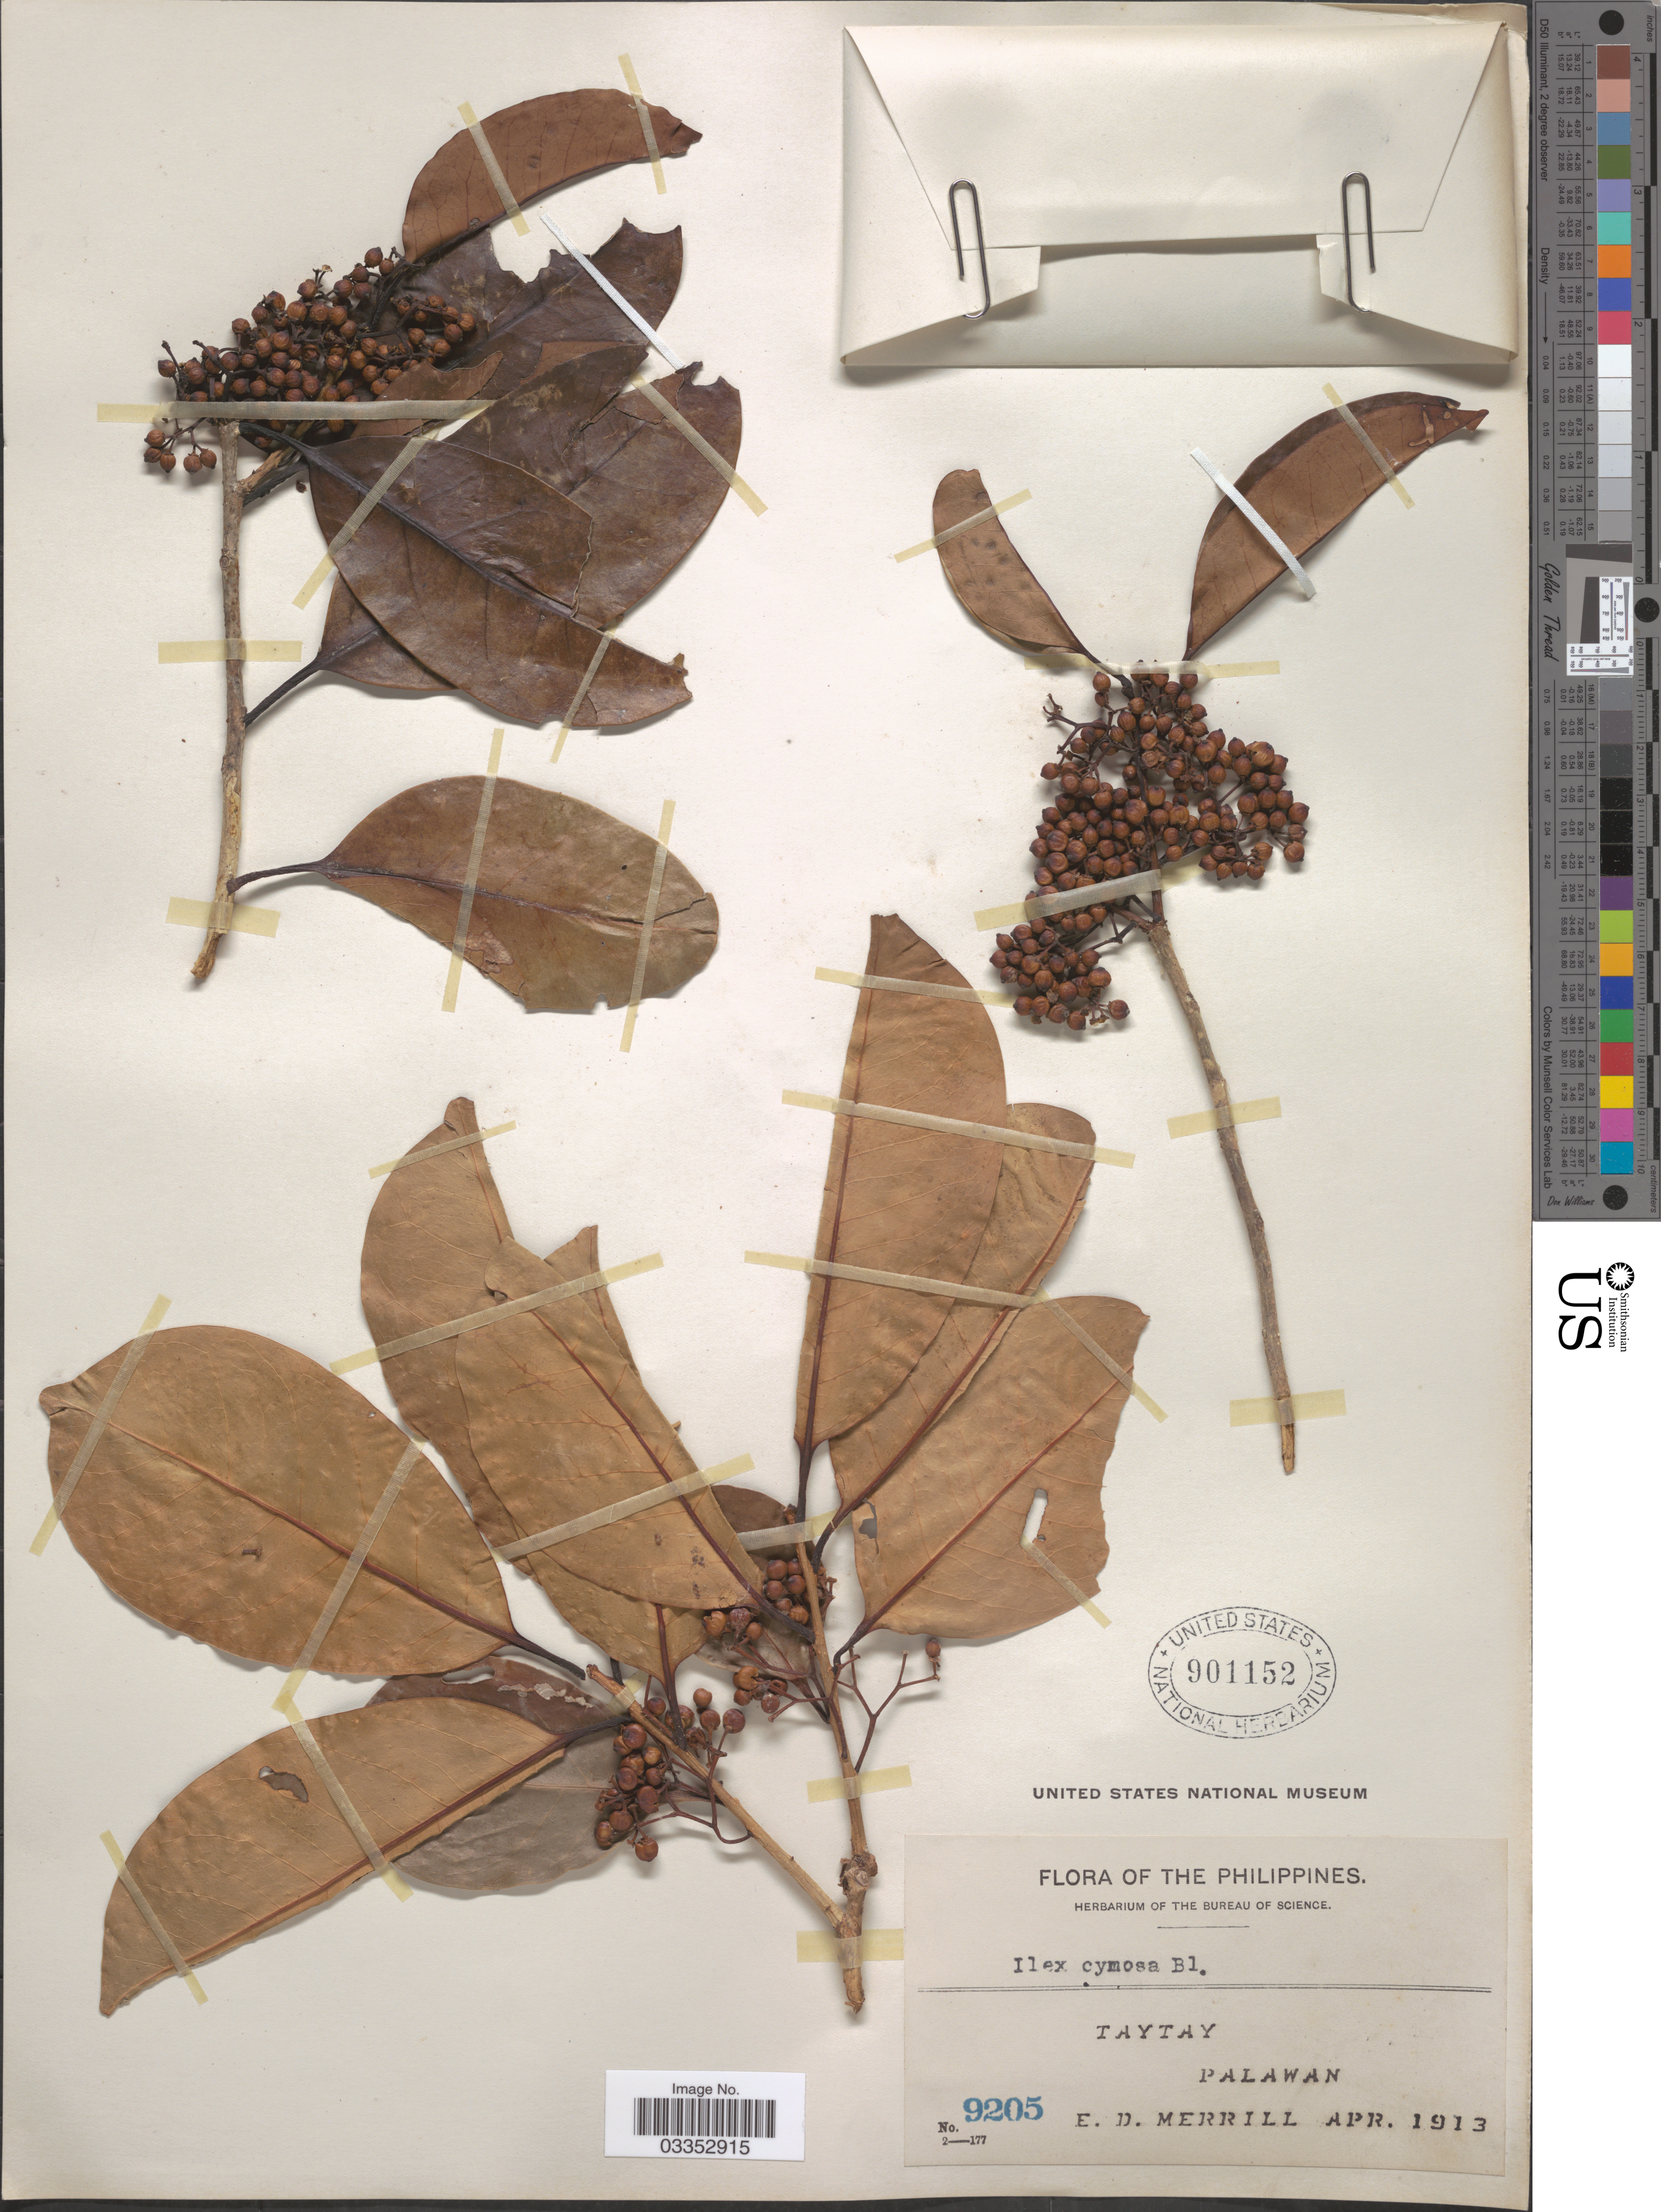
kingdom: Plantae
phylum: Tracheophyta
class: Magnoliopsida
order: Aquifoliales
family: Aquifoliaceae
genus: Ilex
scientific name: Ilex cymosa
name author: Blume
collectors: E. D. Merrill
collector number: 9205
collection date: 1913-04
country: Philippines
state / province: Mimaropa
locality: Taytay, Palawan.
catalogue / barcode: US 901152